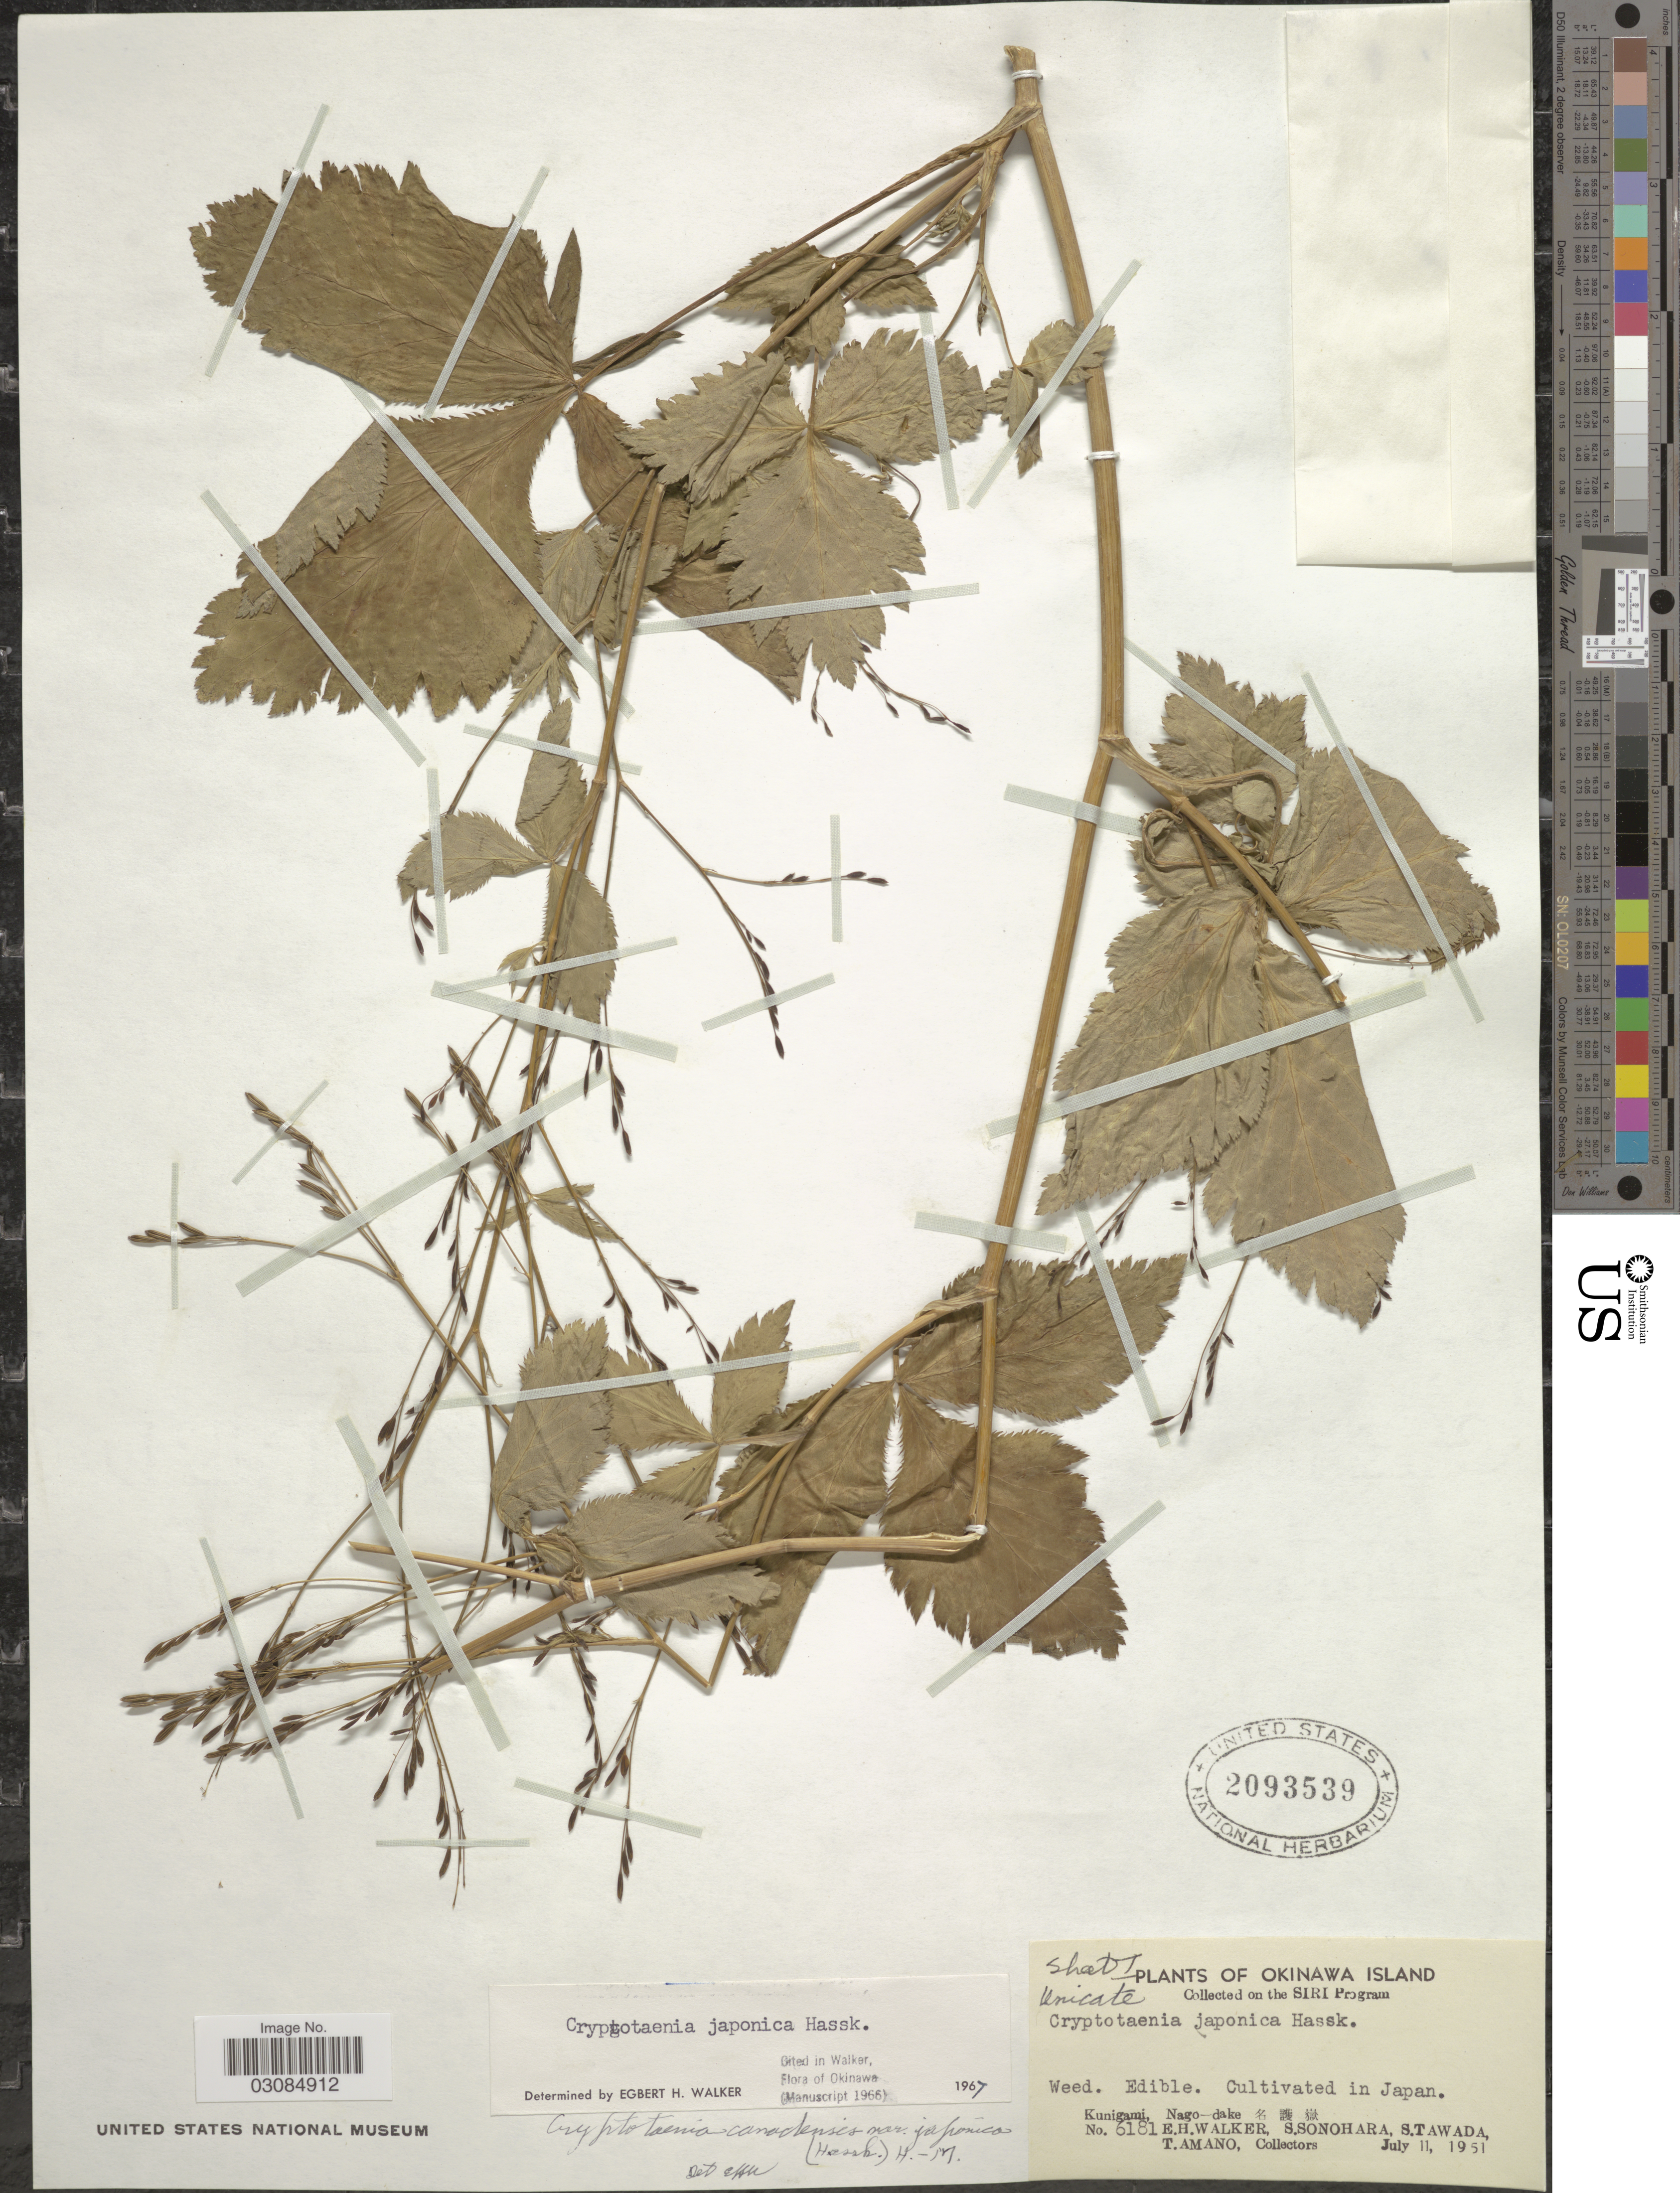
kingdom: Plantae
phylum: Tracheophyta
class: Magnoliopsida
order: Apiales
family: Apiaceae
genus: Cryptotaenia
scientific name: Cryptotaenia canadensis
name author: (L.) DC.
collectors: E. H. Walker, S. Sonohara, S. Tawada & T. Amano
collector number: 6181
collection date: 1951-07-11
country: Japan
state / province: Okinawa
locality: Okinawa Island. Cultivated in Japan. Kunigami, Nago-dake X.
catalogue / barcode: US 2093539